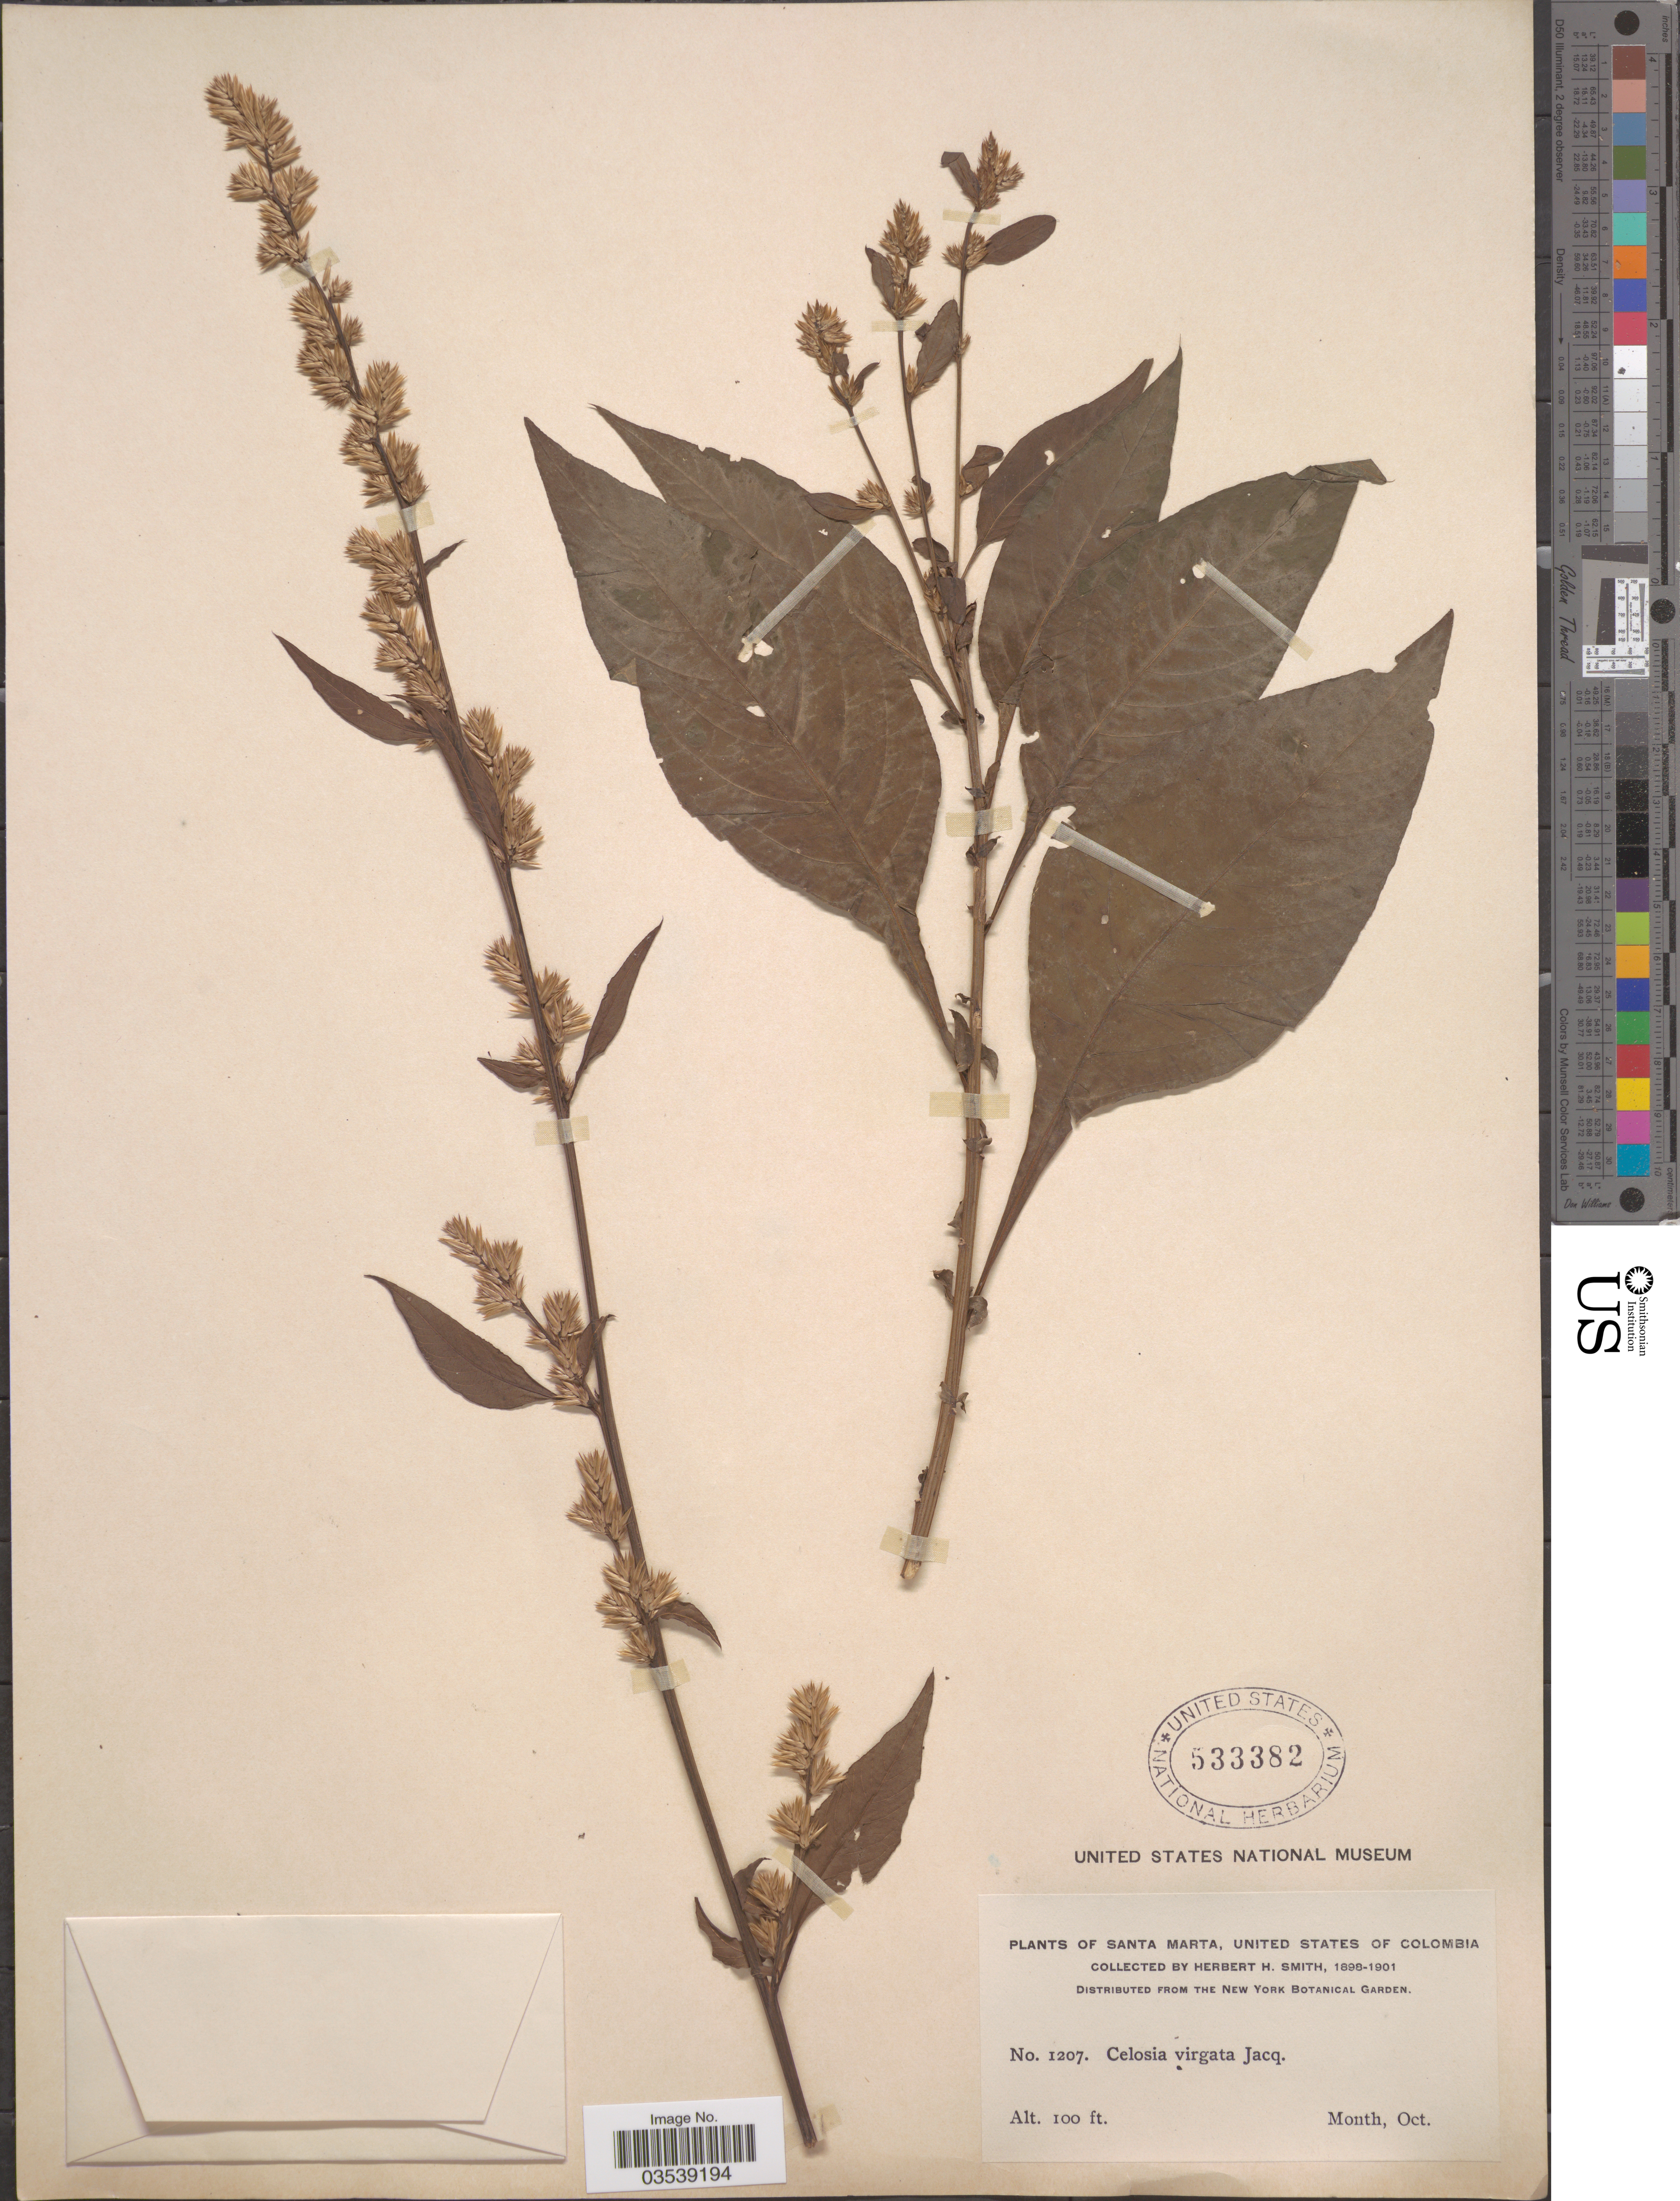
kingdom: Plantae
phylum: Tracheophyta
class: Magnoliopsida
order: Caryophyllales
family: Amaranthaceae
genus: Celosia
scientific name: Celosia virgata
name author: Jacq.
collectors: Herbert H. Smith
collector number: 1207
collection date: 1898-10/1901-10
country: Colombia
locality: Santa Marta, United States of Colombia.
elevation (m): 30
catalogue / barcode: US 533382